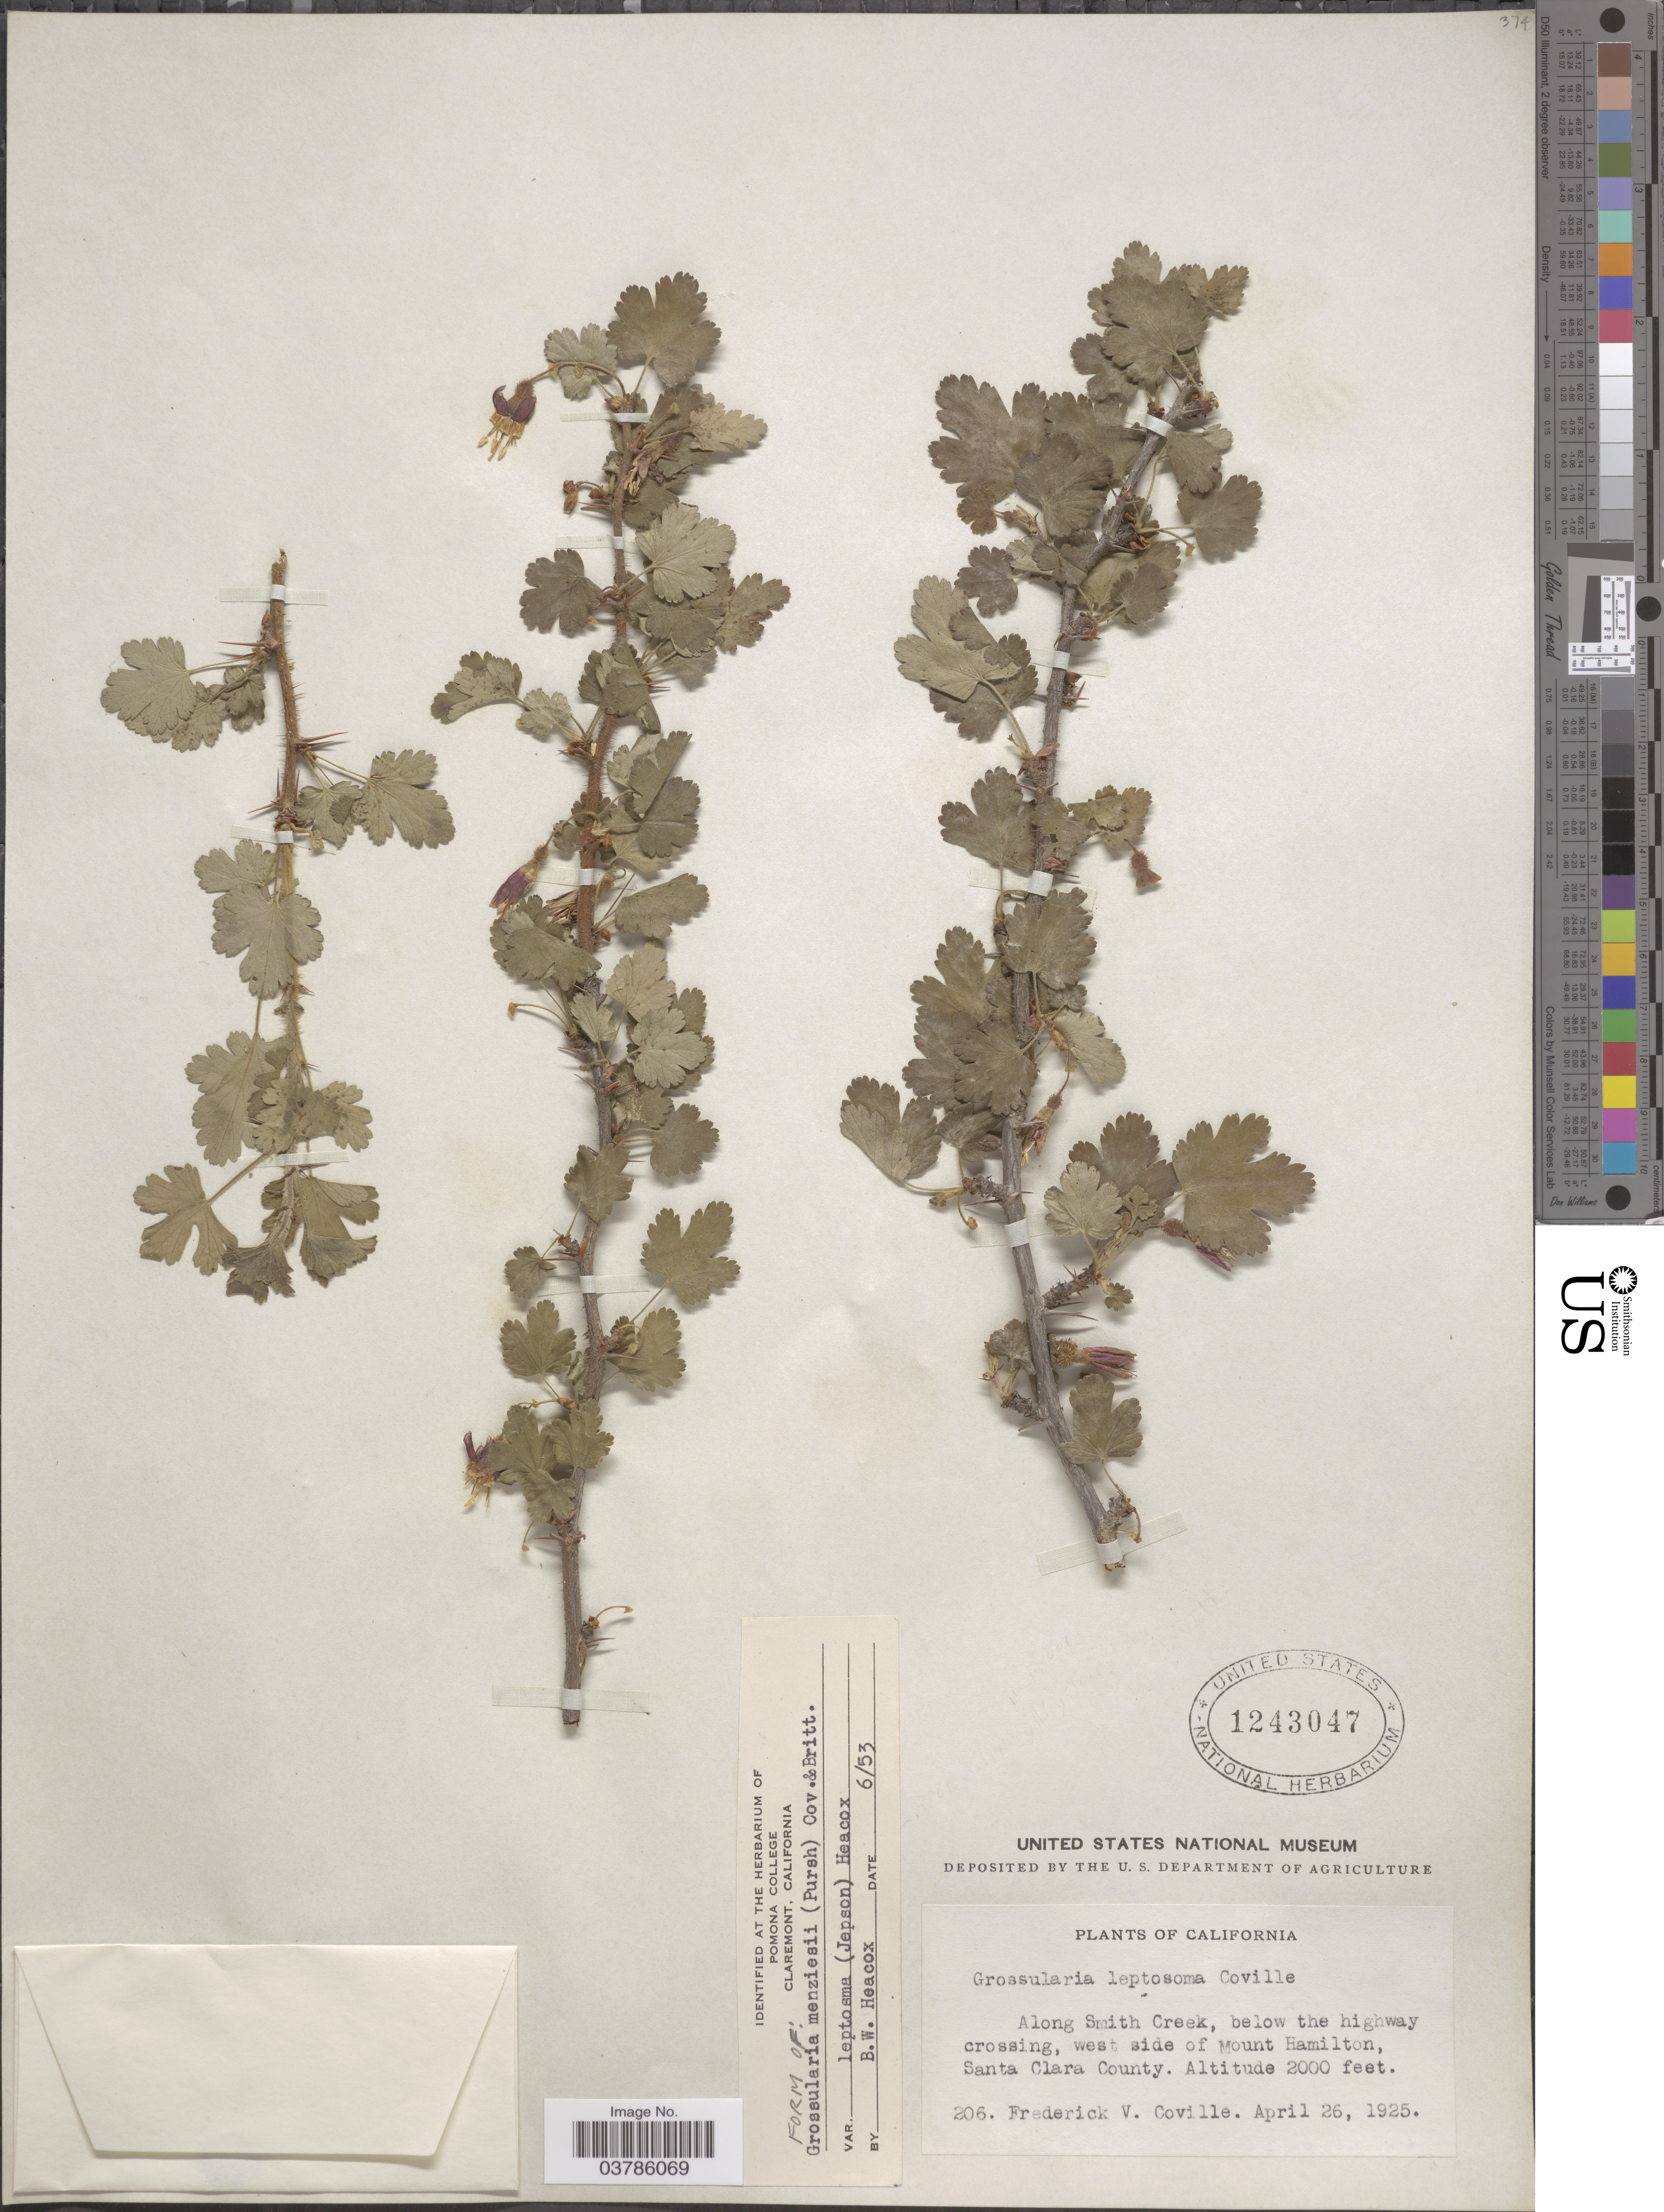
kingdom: Plantae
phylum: Tracheophyta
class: Magnoliopsida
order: Saxifragales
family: Grossulariaceae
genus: Ribes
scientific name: Ribes menziesii var. leptosum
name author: (Coville) Jeps.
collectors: F. V. Coville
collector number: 206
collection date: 1925-04-26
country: United States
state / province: California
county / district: Santa Clara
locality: Along Smith Creek, below the highway crossing, west side of Mount Hamilton, Santa Clara County.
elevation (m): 610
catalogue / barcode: US 1243047